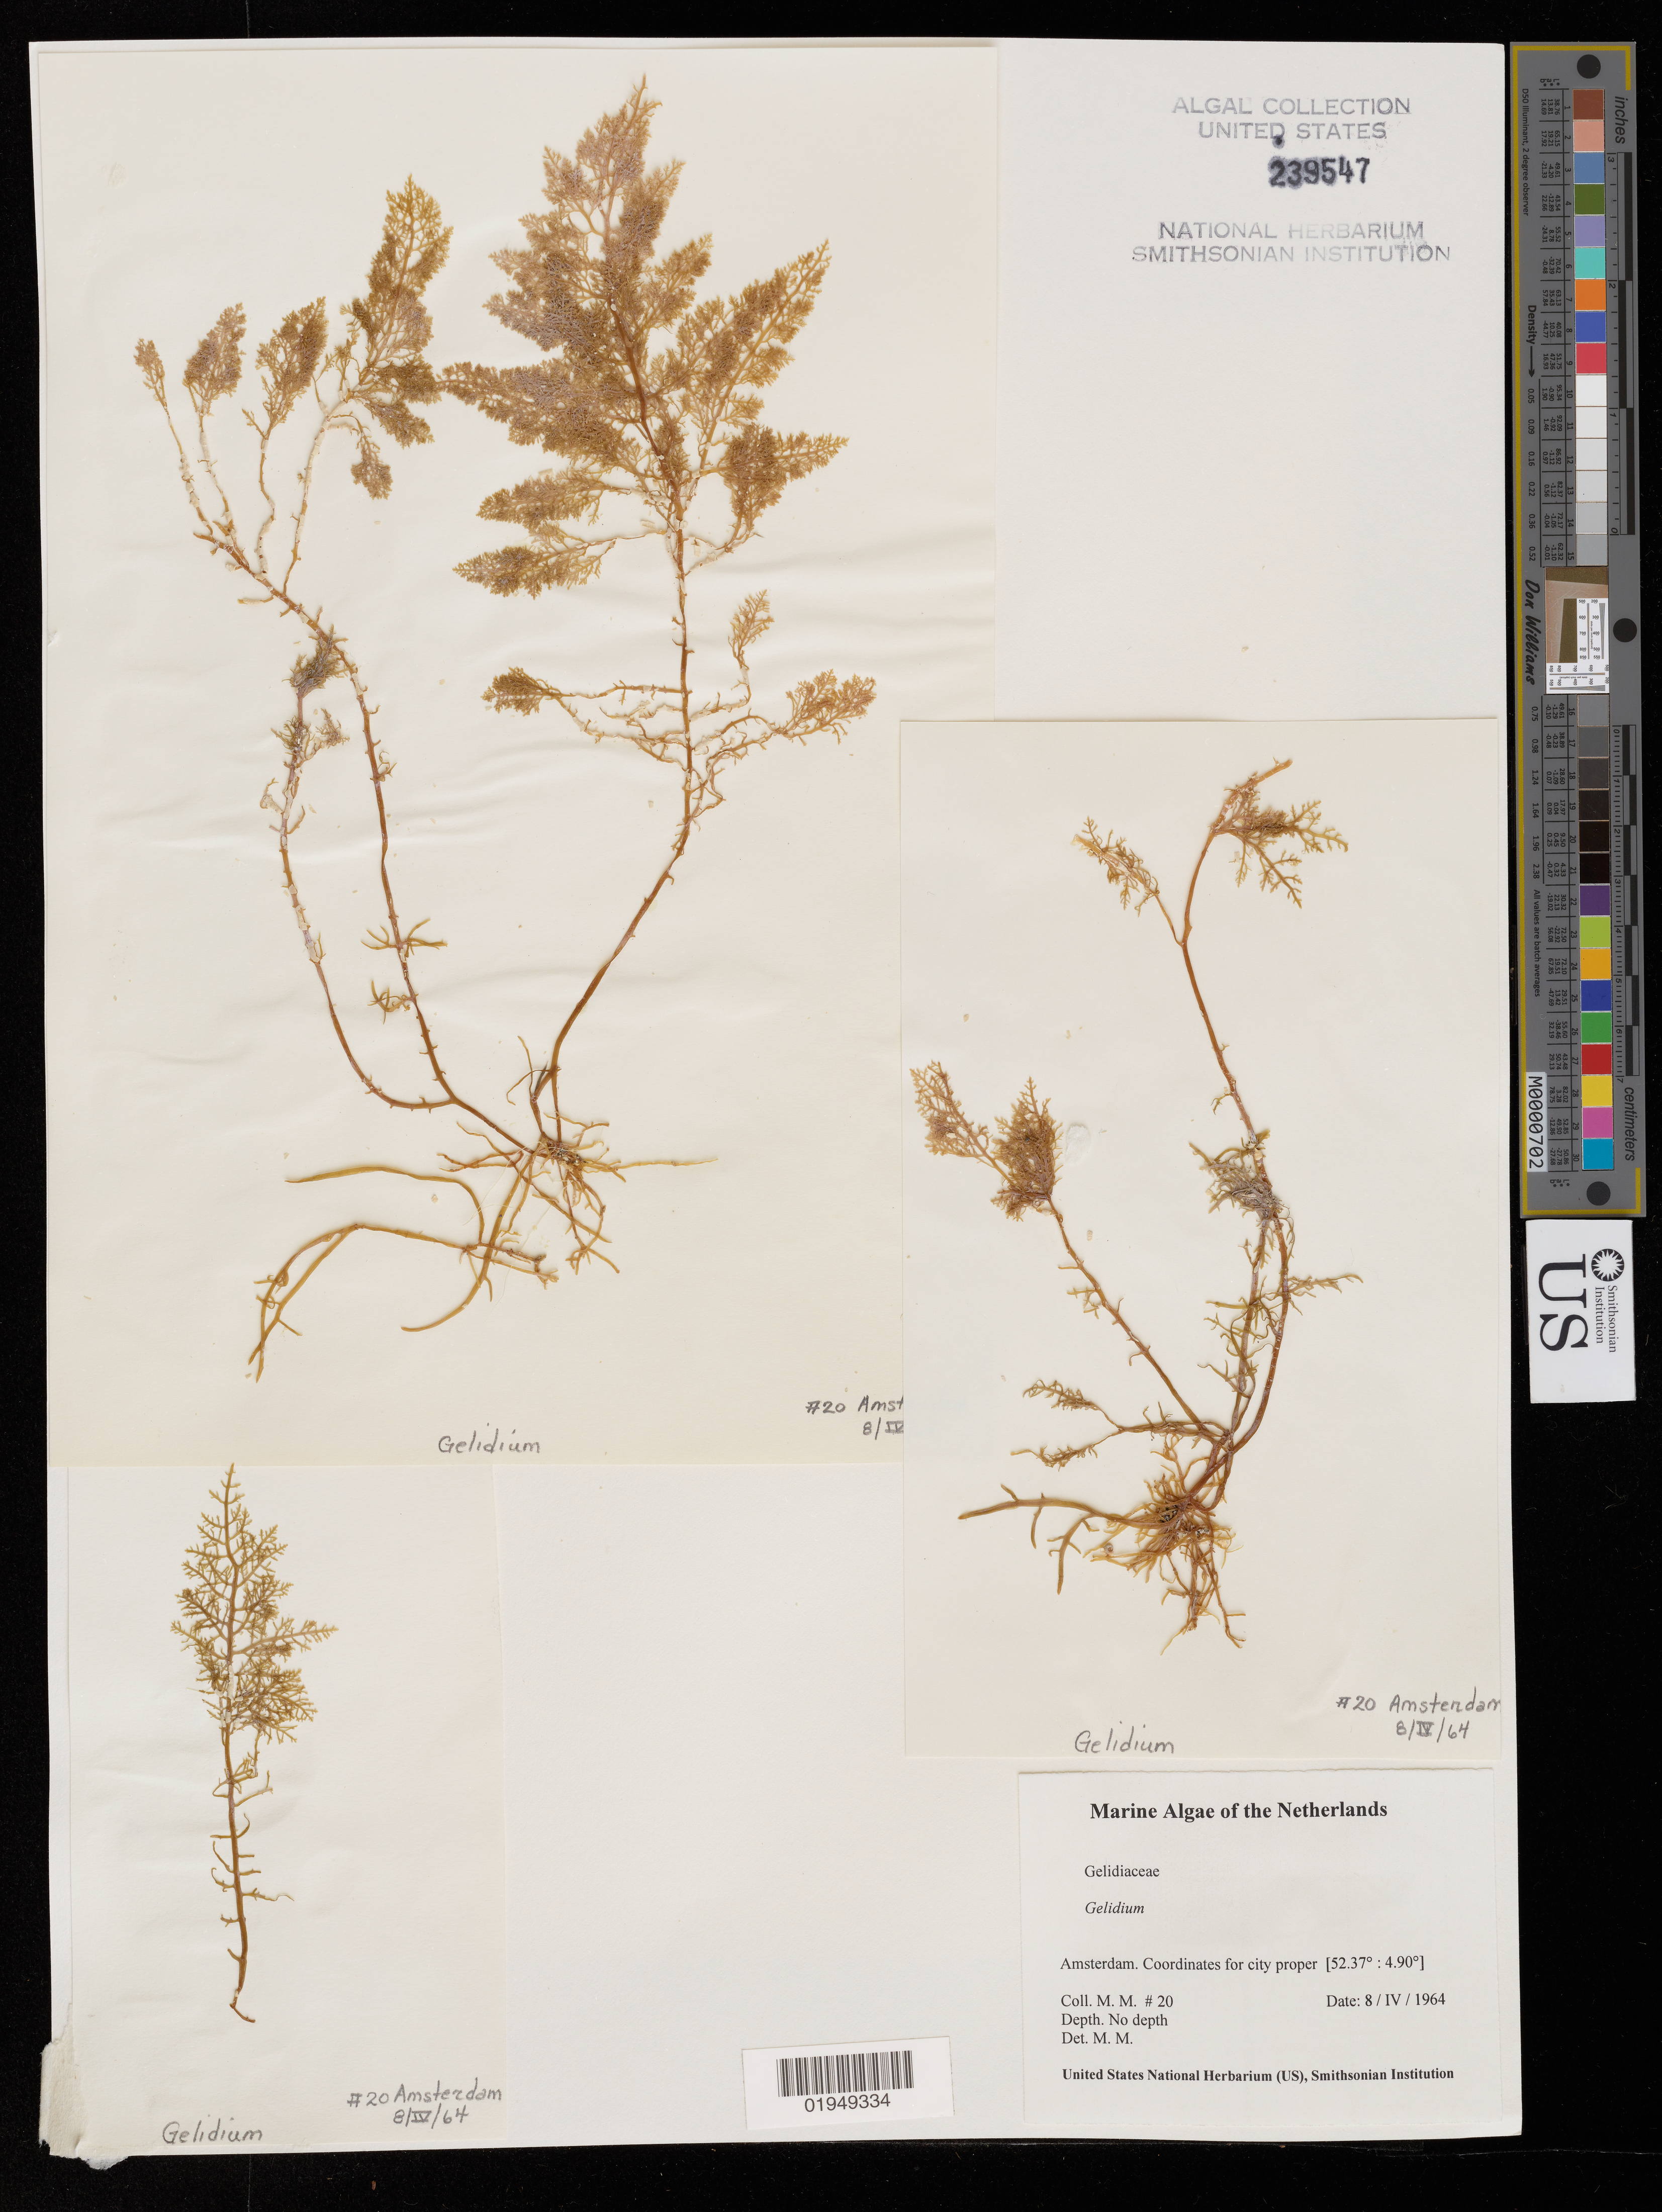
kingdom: Plantae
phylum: Rhodophyta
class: Florideophyceae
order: Gelidiales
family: Gelidiaceae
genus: Gelidium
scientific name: Gelidium sp.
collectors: M. M.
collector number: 20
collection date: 1964-04-08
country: Netherlands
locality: Amsterdam. Coordinates for city proper [52.37° : 4.90°]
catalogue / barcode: US 239547